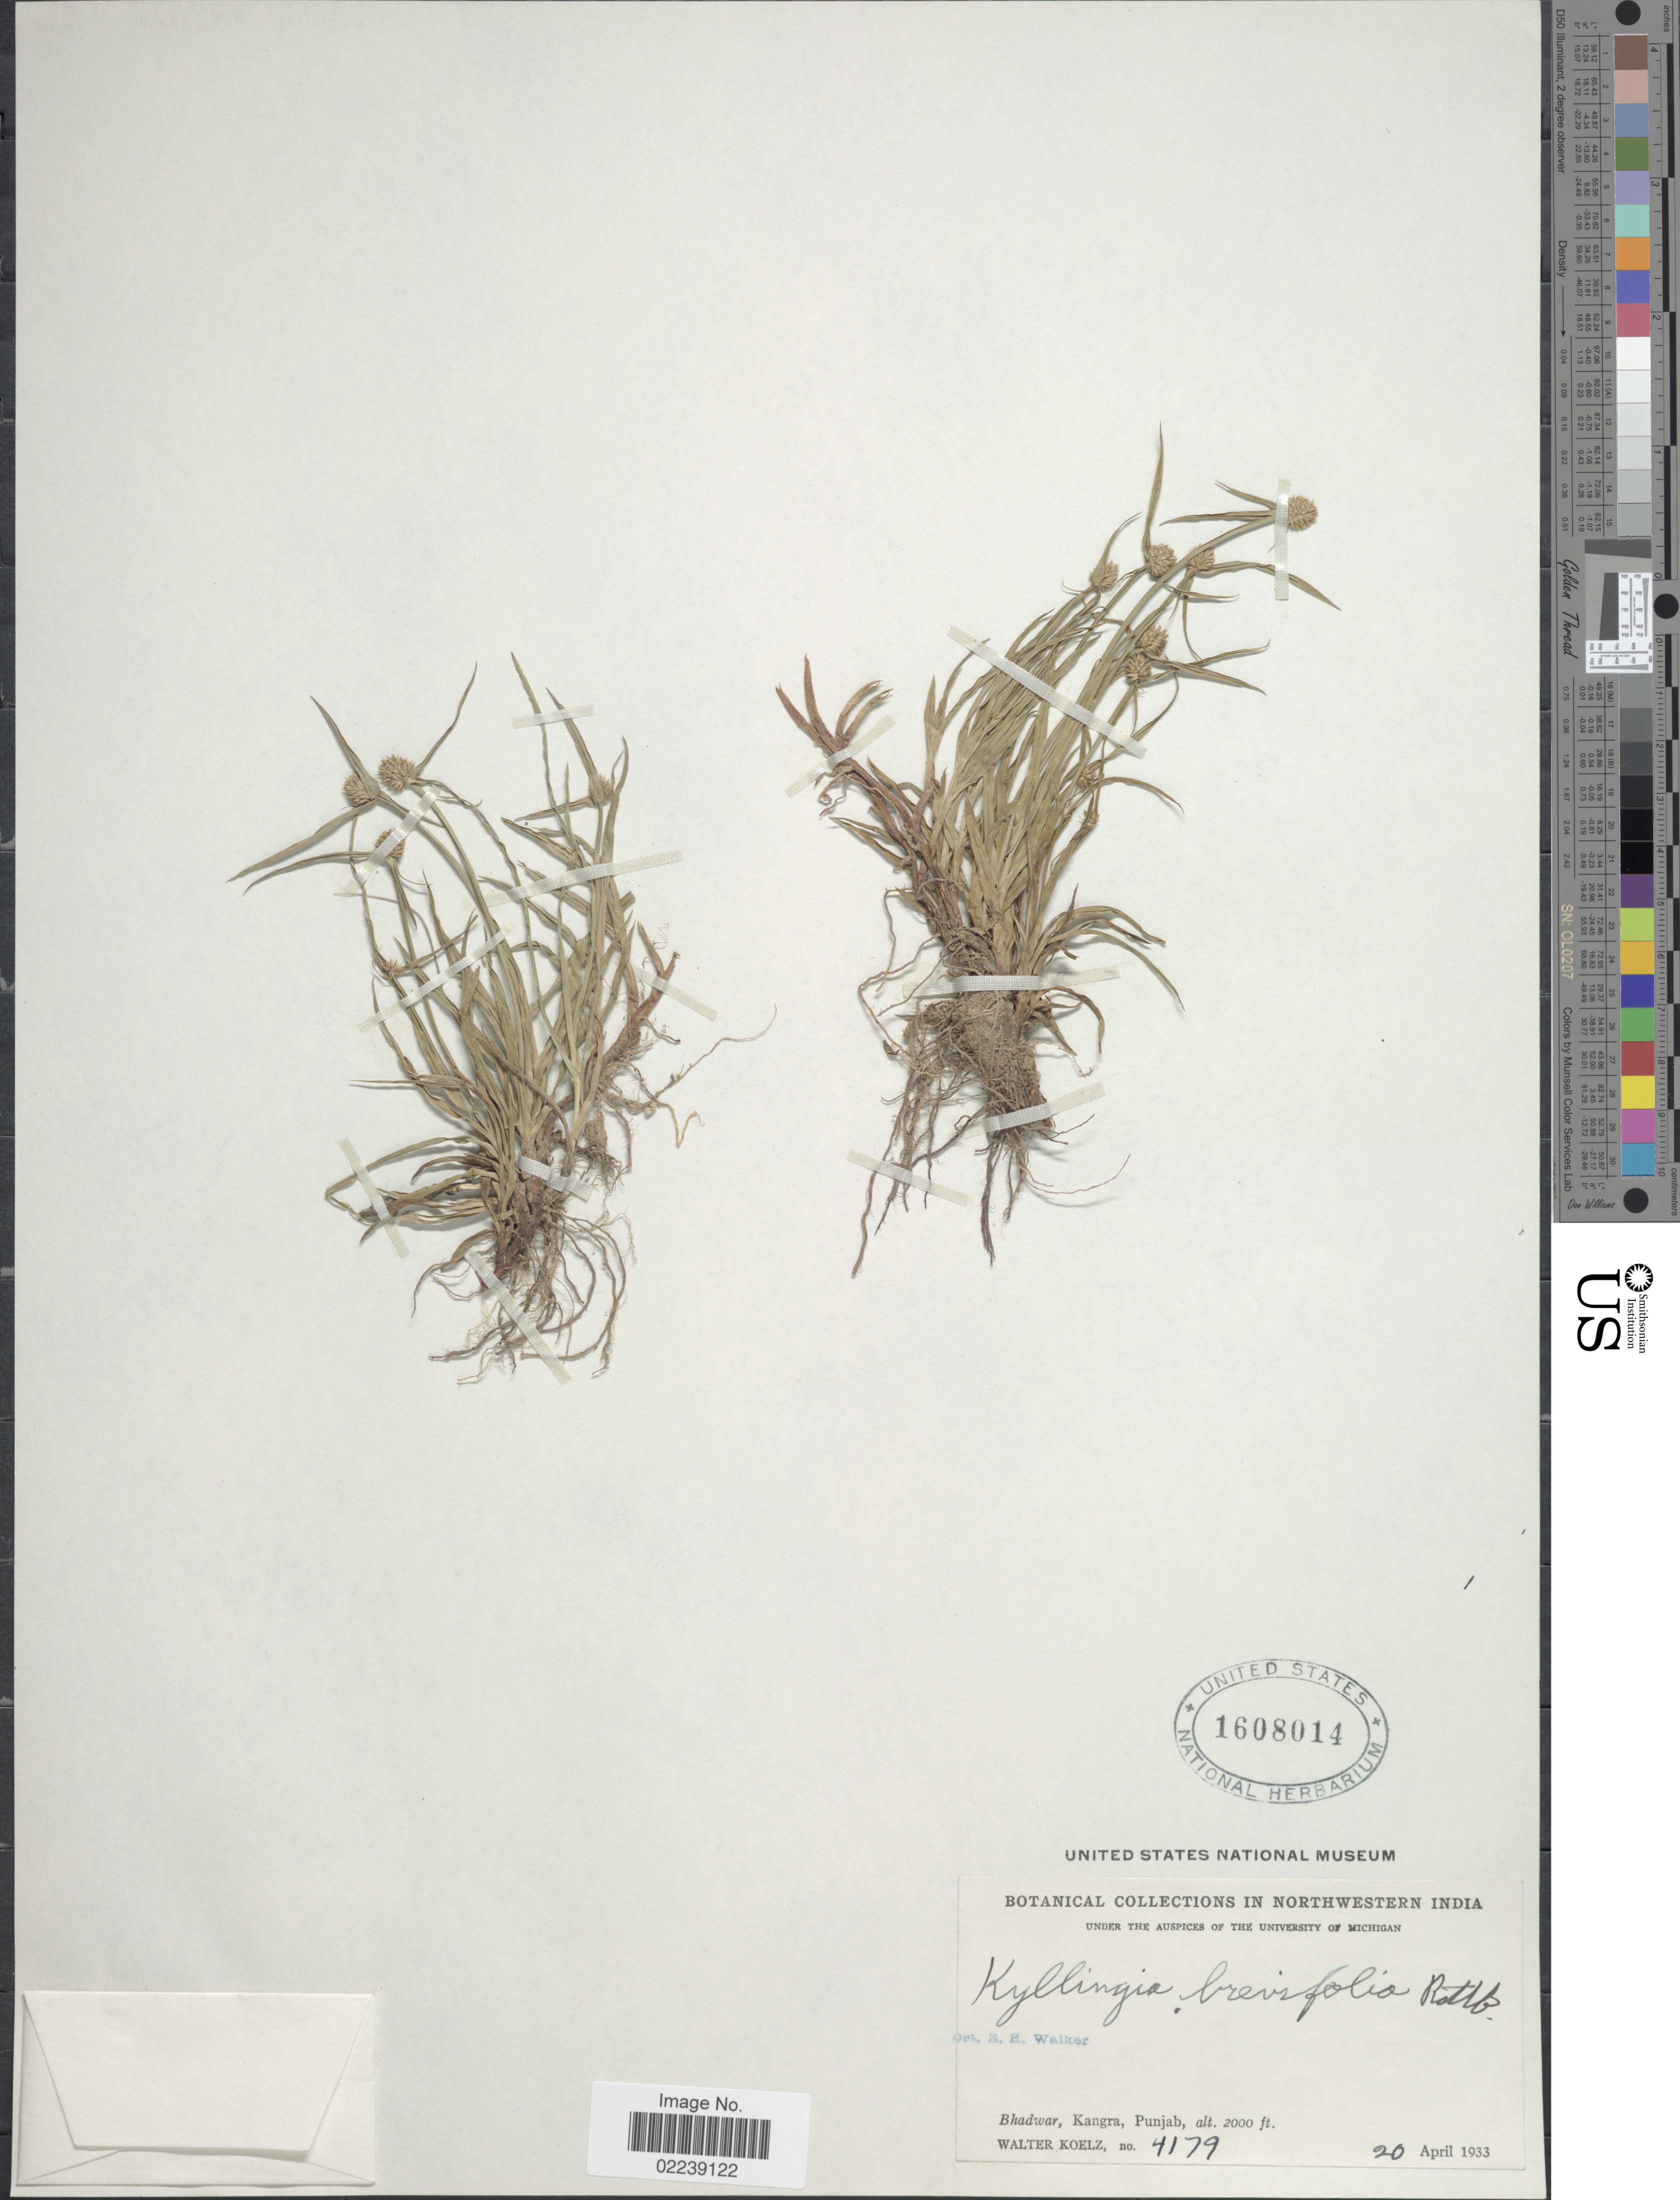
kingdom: Plantae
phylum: Tracheophyta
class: Liliopsida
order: Poales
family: Cyperaceae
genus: Cyperus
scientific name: Cyperus brevifolius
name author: (Rottb.) Hassk.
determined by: Strong, M. T., (US), Smithsonian Institution - National Museum of Natural History (UNITED STATES)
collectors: W. N. Koelz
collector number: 4179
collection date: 1933-04-20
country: India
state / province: Punjab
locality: Northwestern India. Bhadwar, Kangra, Punjab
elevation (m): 610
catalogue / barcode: US 1608014